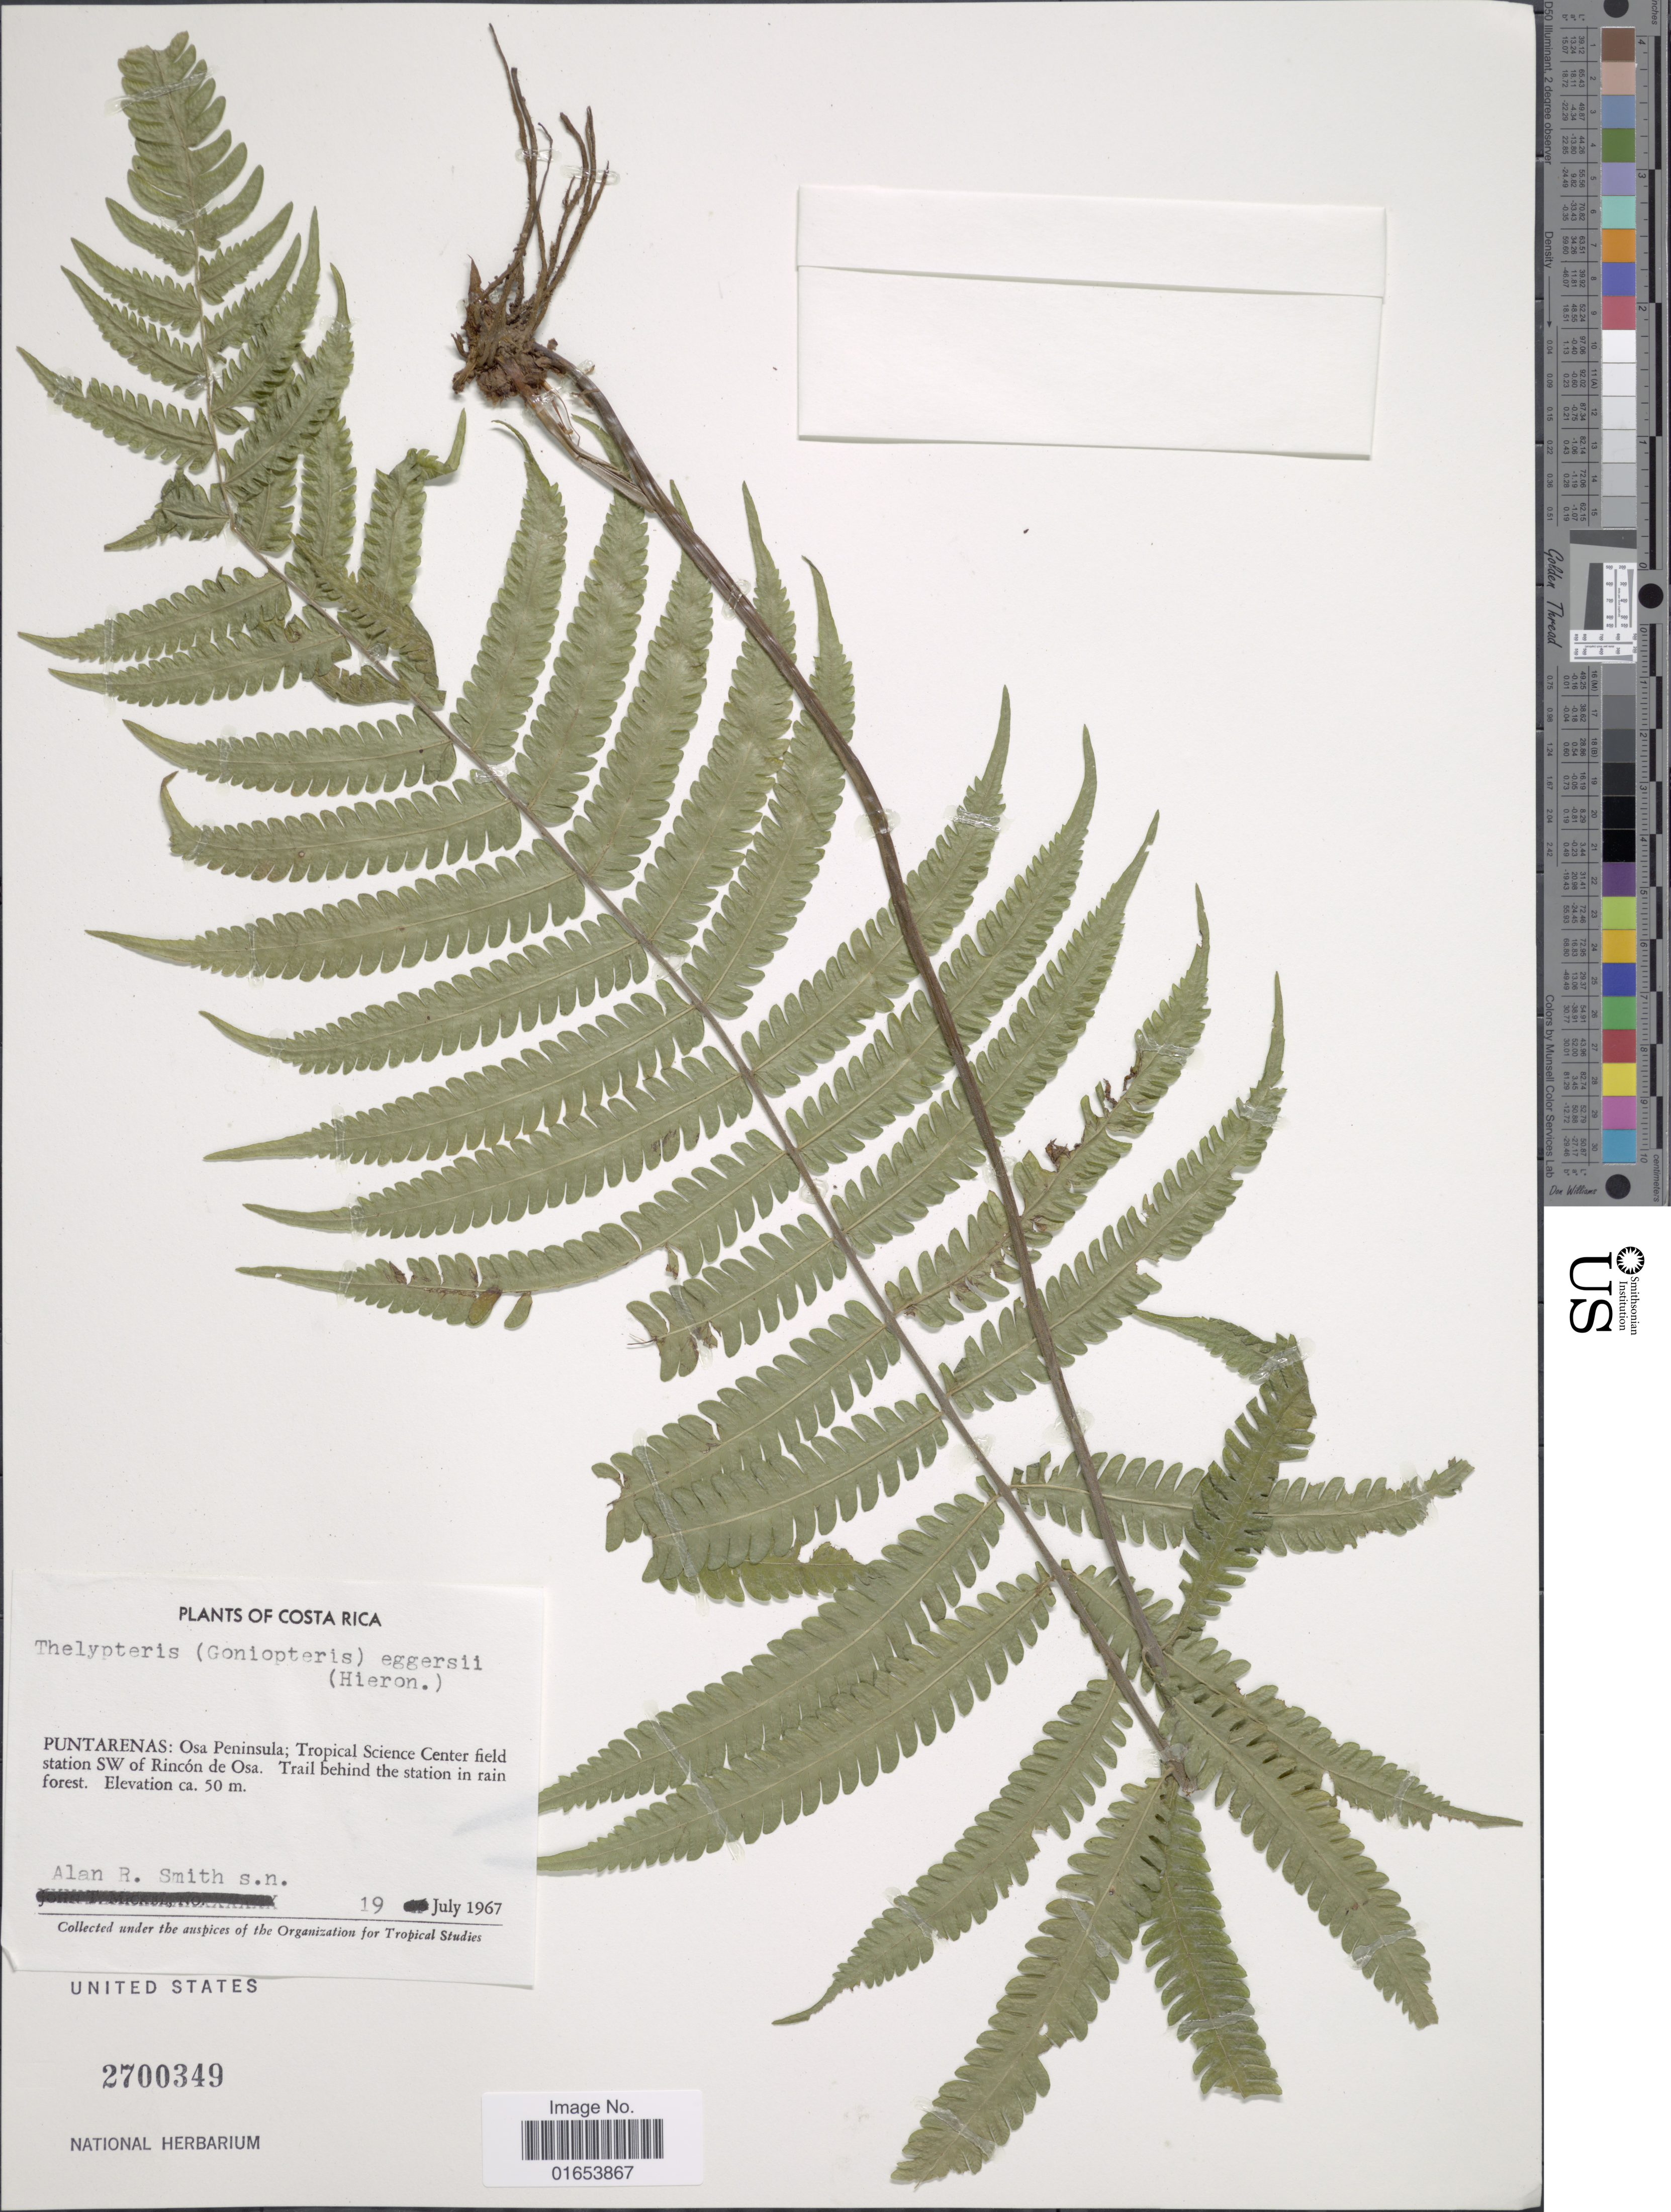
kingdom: Plantae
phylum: Tracheophyta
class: Polypodiopsida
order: Polypodiales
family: Thelypteridaceae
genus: Goniopteris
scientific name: Goniopteris eggersii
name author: (Hieron.) Alston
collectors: A. R. Smith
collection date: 1967-07-19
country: Costa Rica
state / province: Puntarenas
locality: Puntarenas: Osa Peninsula; Tropical Science Center field station SW of Rincon de Osa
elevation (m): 50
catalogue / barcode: US 2700349